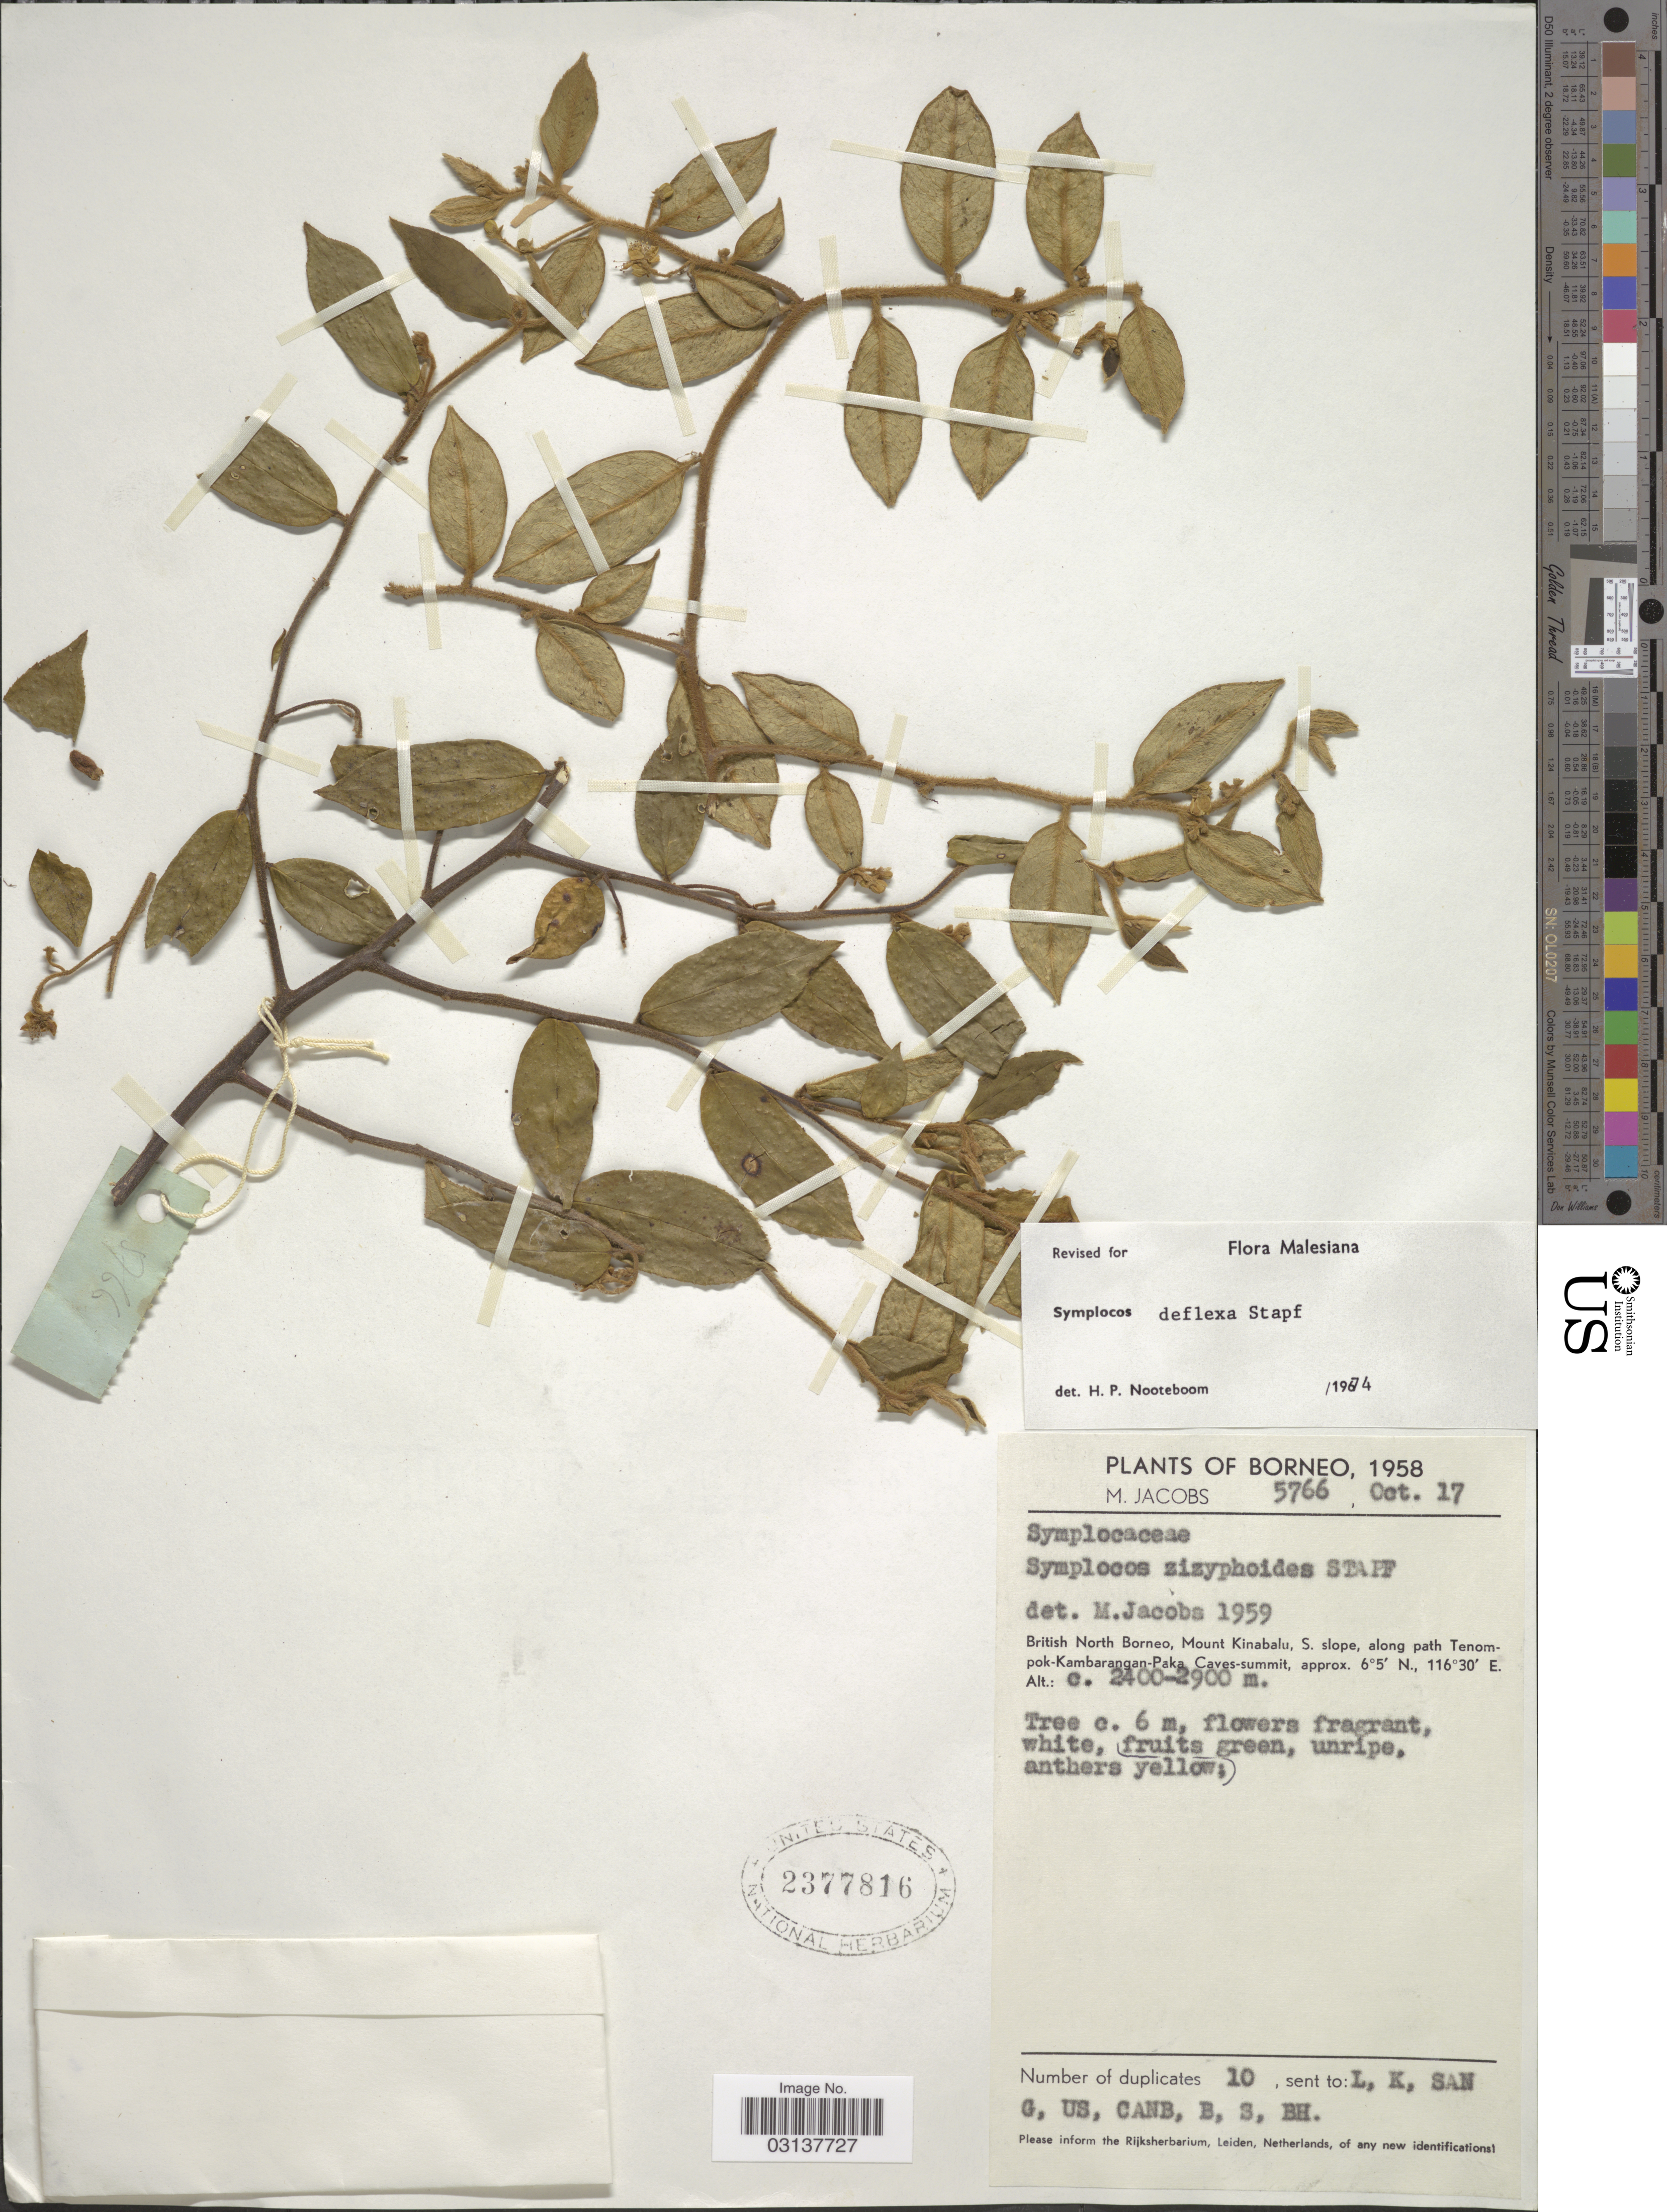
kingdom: Plantae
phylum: Tracheophyta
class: Magnoliopsida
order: Ericales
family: Symplocaceae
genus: Symplocos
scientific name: Symplocos deflexa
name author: Stapf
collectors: M. Jacobs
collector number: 5766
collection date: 1958-10-17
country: Malaysia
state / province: Sabah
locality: Borneo, British North Borneo, Mount Kinabalu, S. slope, along path Tenompok-Kambarangga-Paka, Caves-summit.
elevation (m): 2400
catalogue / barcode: US 2377816